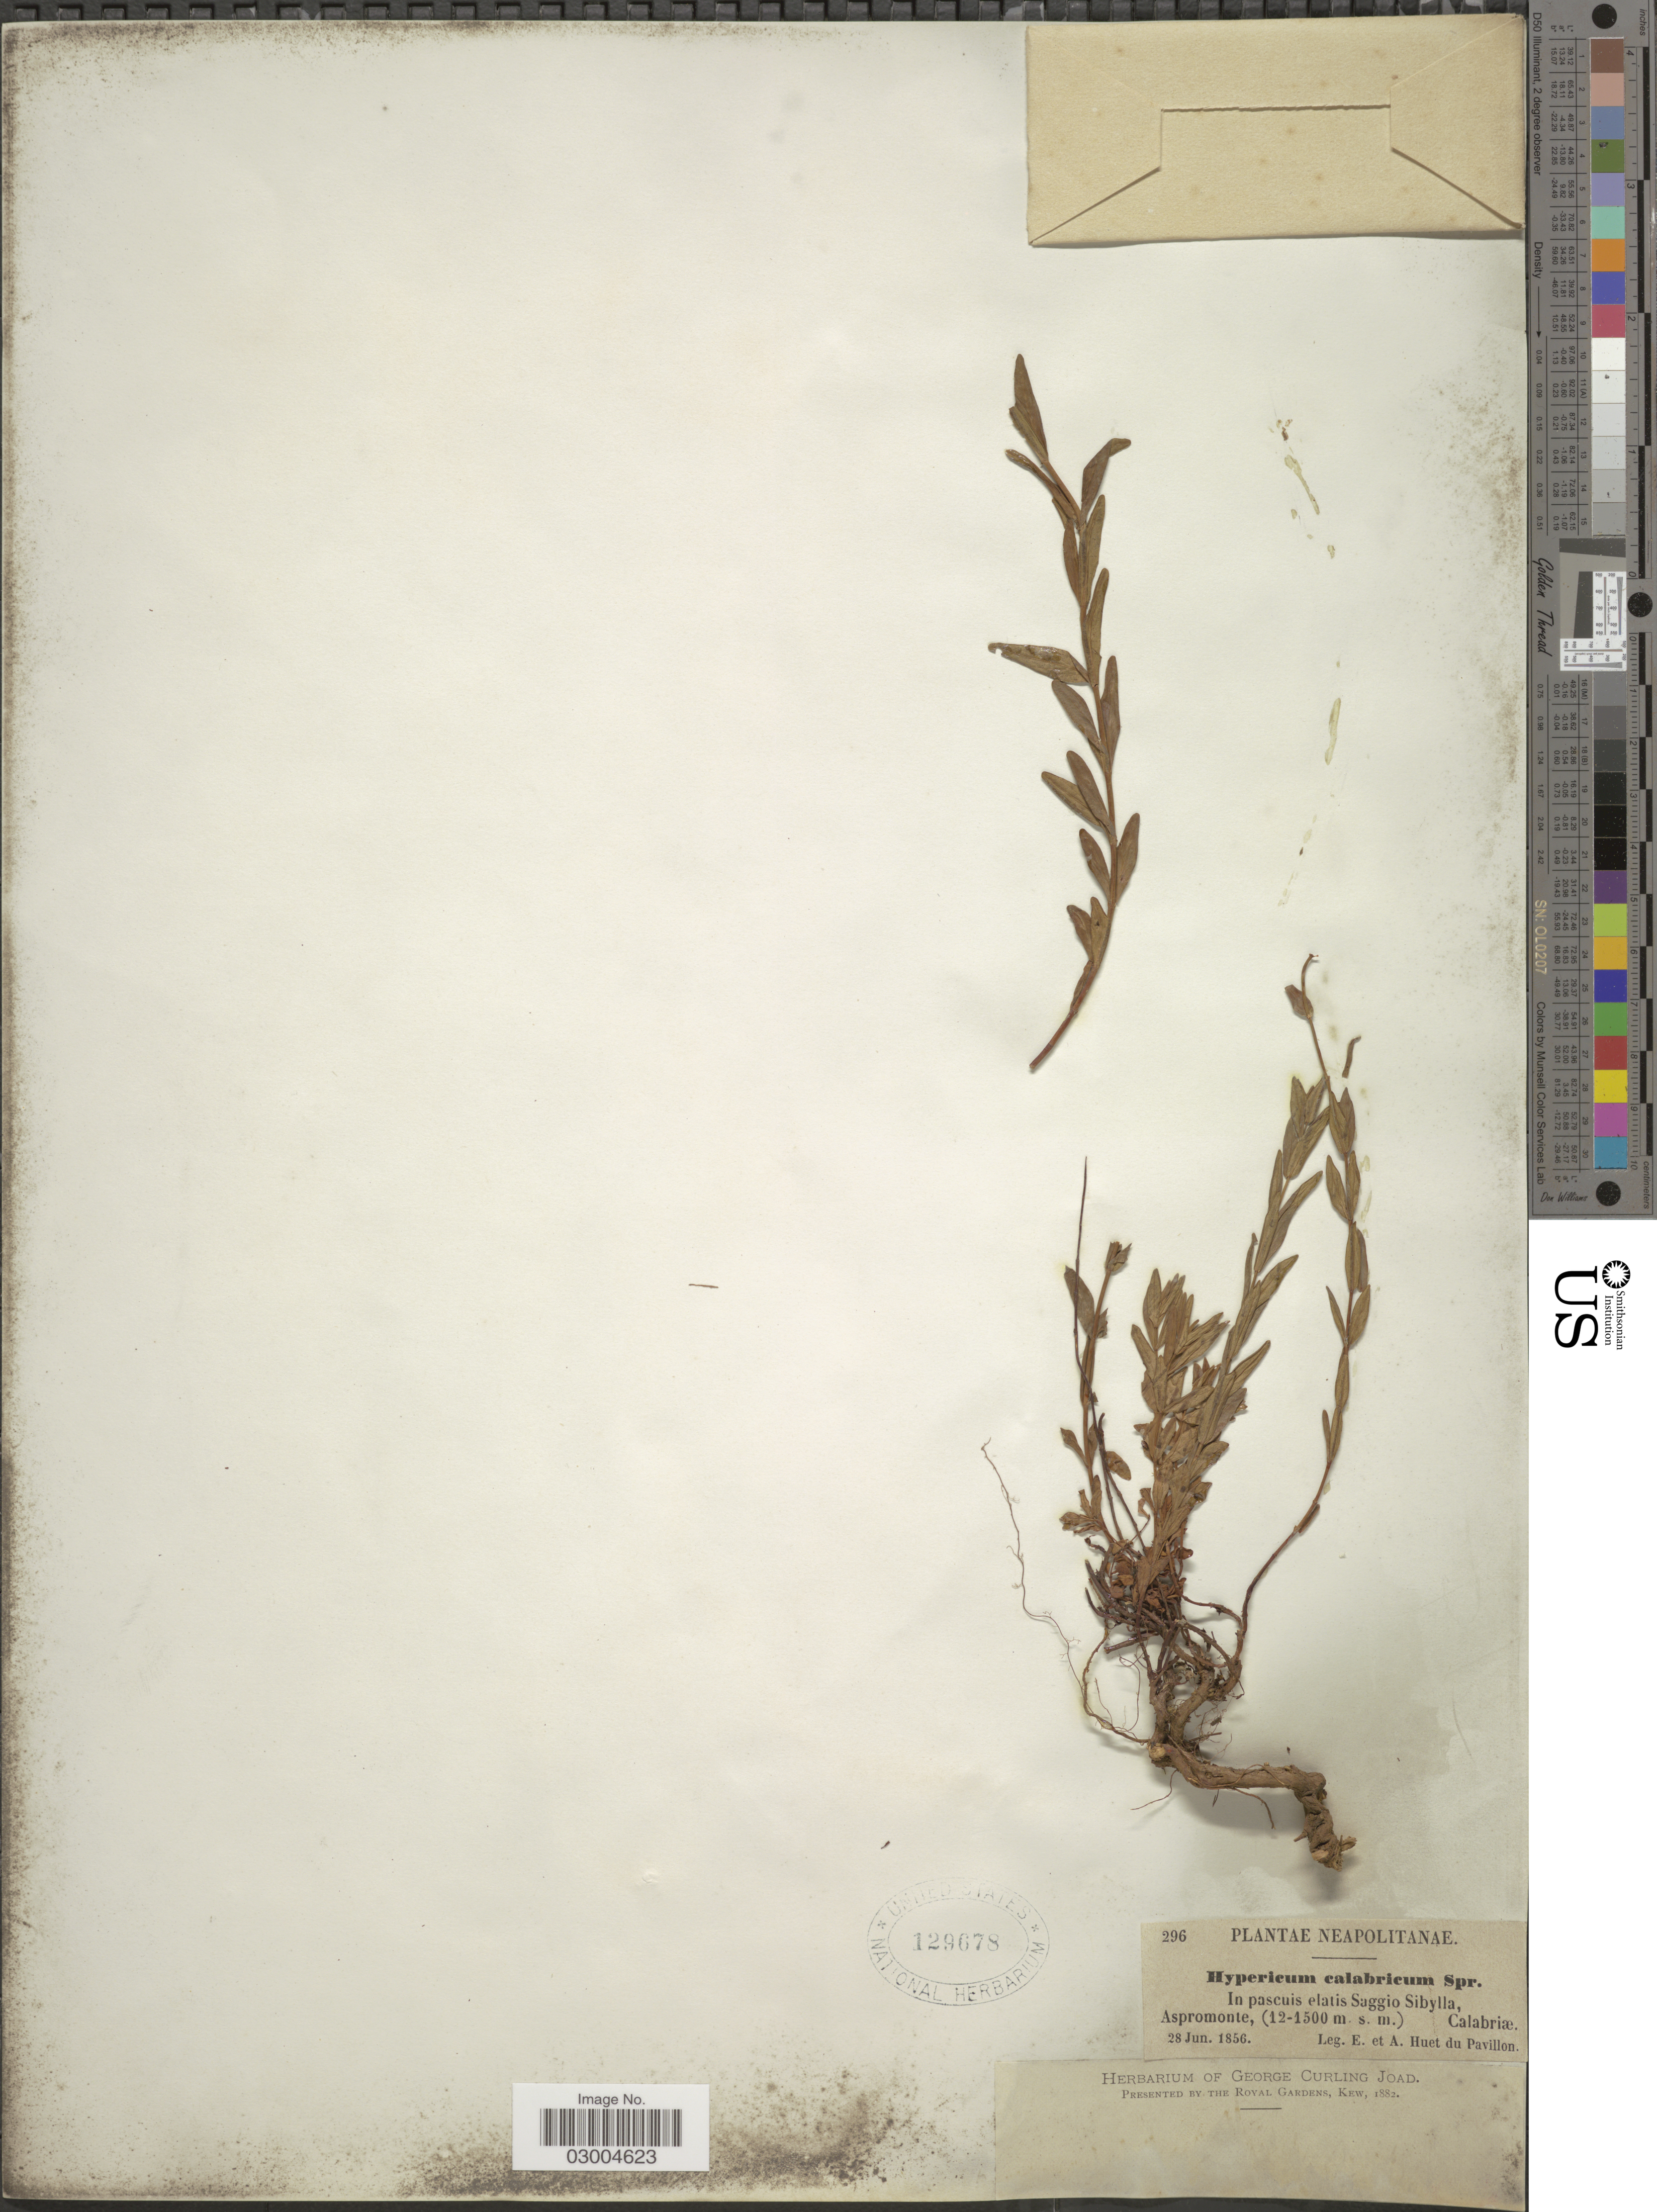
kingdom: Plantae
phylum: Tracheophyta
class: Magnoliopsida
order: Malpighiales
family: Hypericaceae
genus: Hypericum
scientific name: Hypericum calabricum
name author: Spreng.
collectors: A. Huet & Pavillon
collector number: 296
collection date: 1856-06-28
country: Italy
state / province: Calabria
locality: Neapolitanae. Aspromonte.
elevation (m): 1200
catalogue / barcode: US 129678